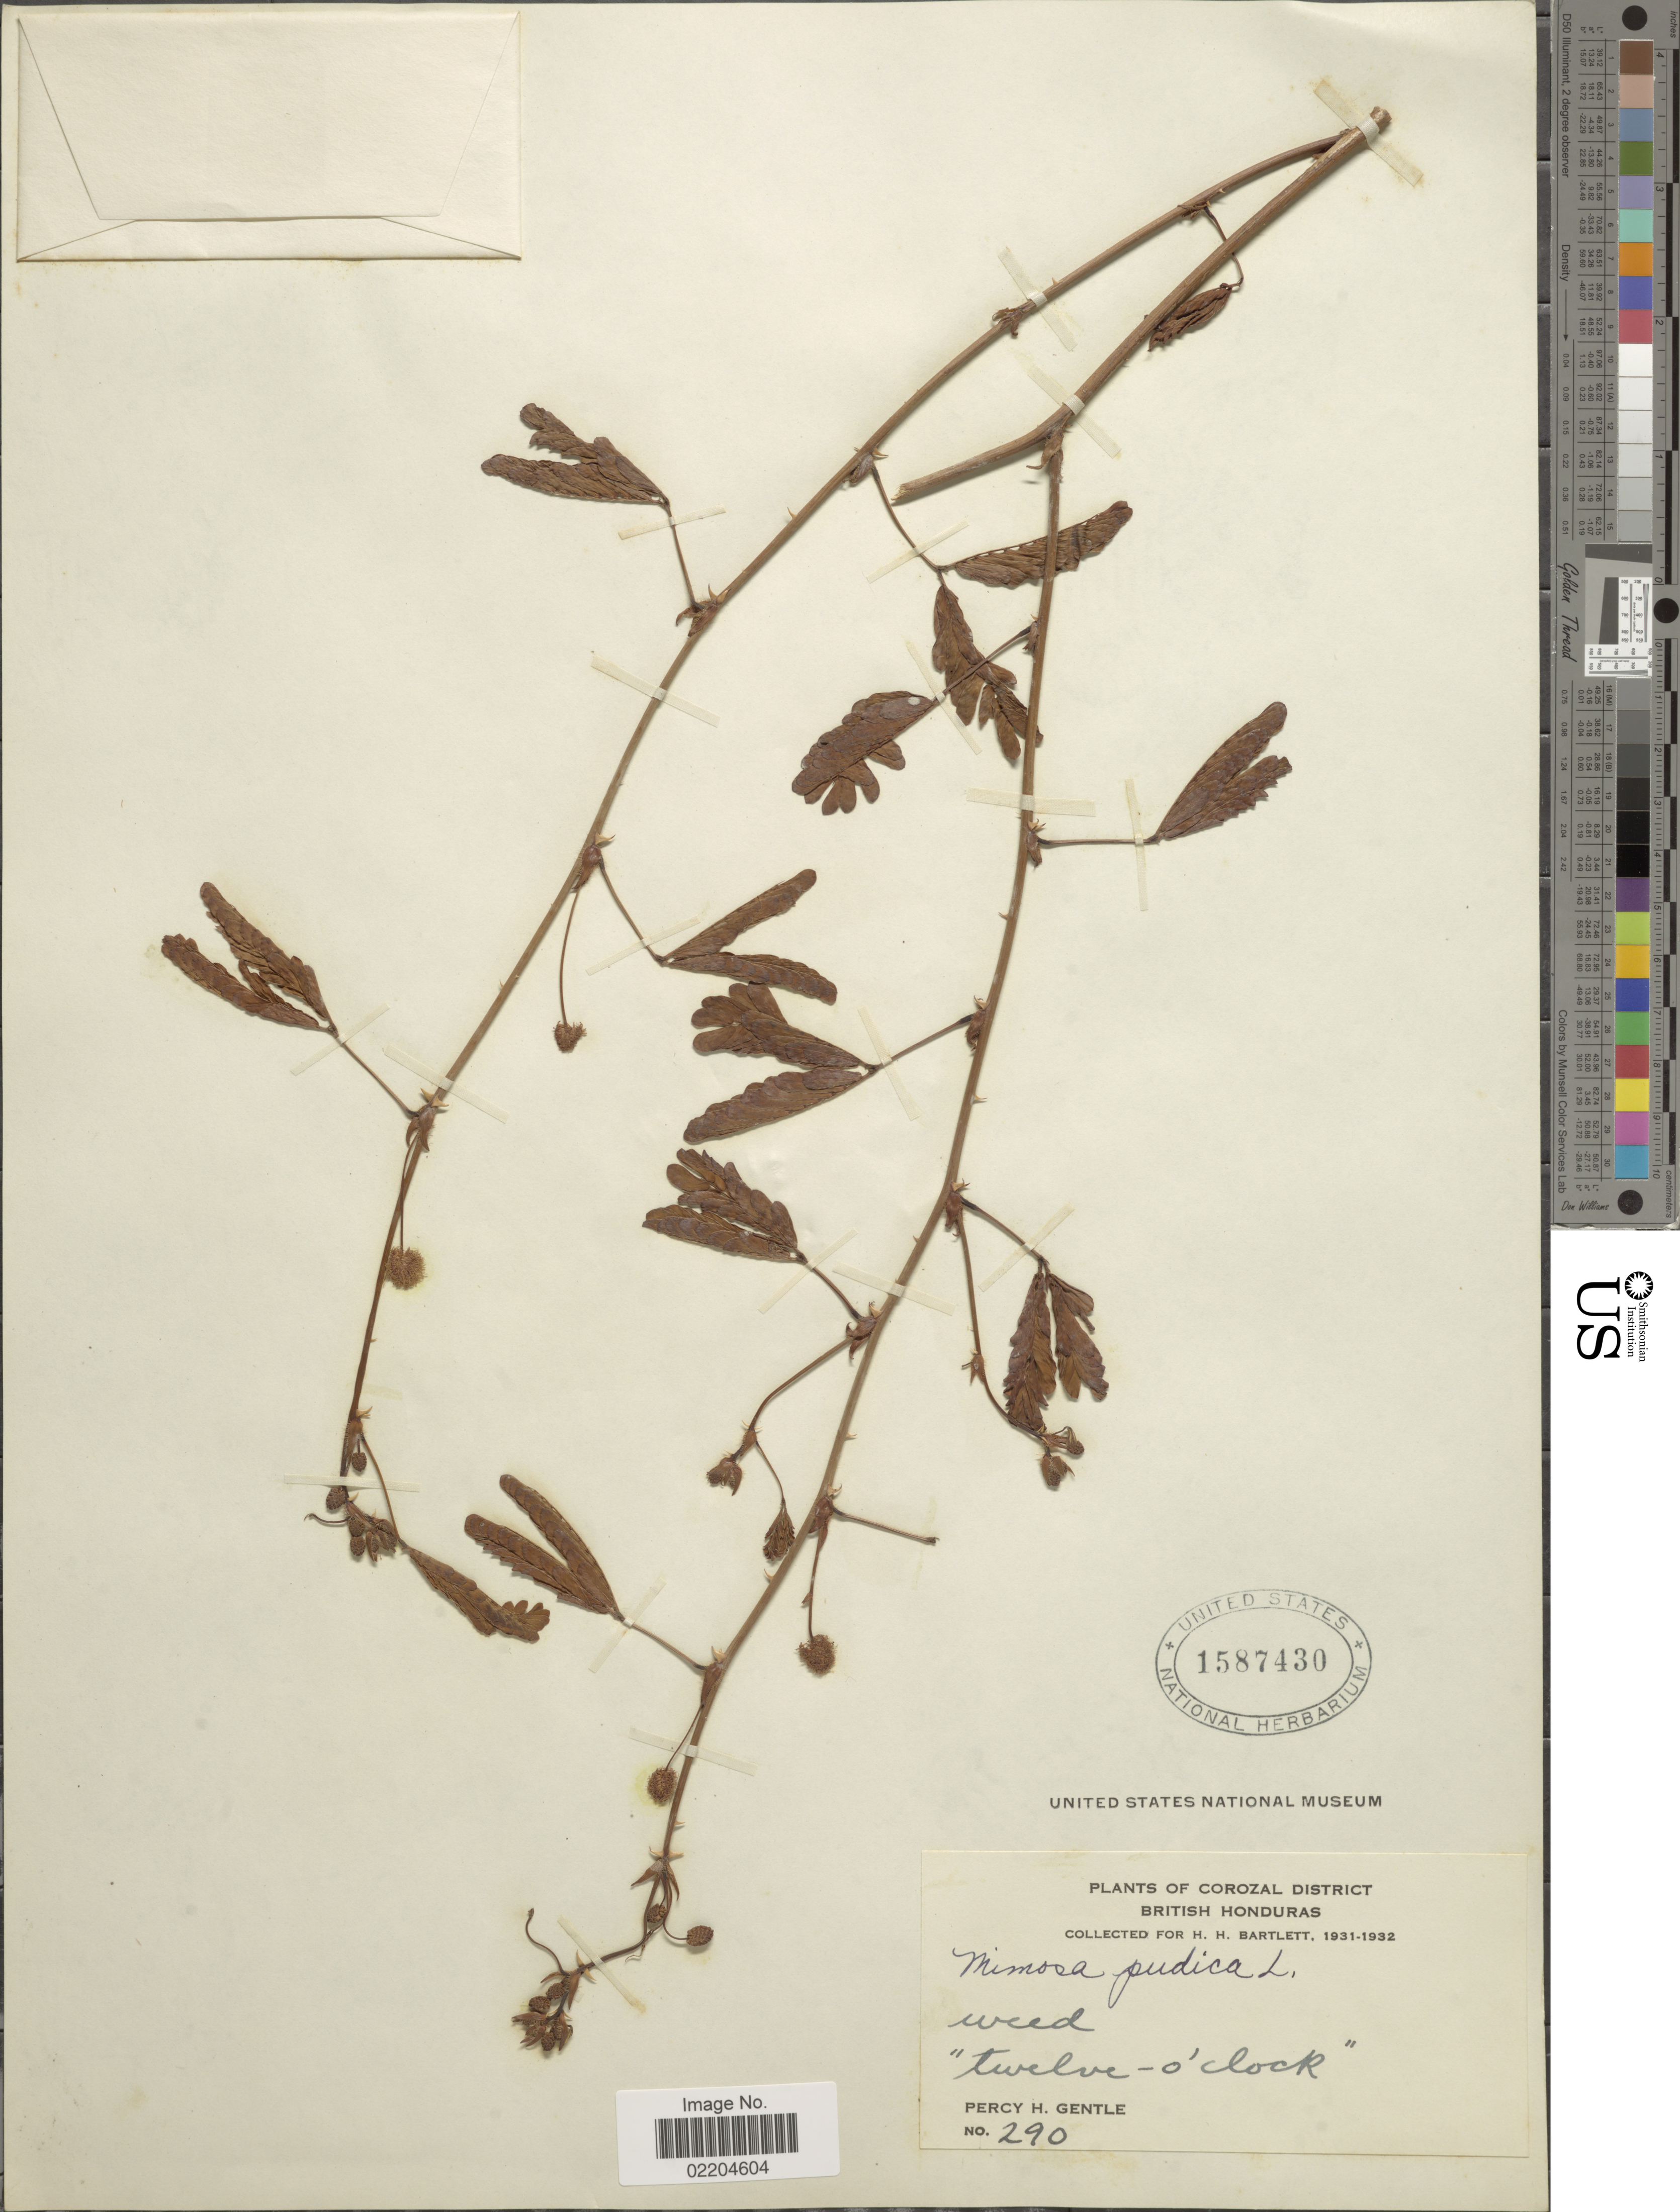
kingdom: Plantae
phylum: Tracheophyta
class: Magnoliopsida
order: Fabales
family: Fabaceae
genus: Mimosa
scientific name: Mimosa pudica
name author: L.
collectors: P. H. Gentle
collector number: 290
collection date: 1931/1932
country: Belize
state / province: Corozal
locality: Corozal District, British Honduras.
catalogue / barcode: US 1587430